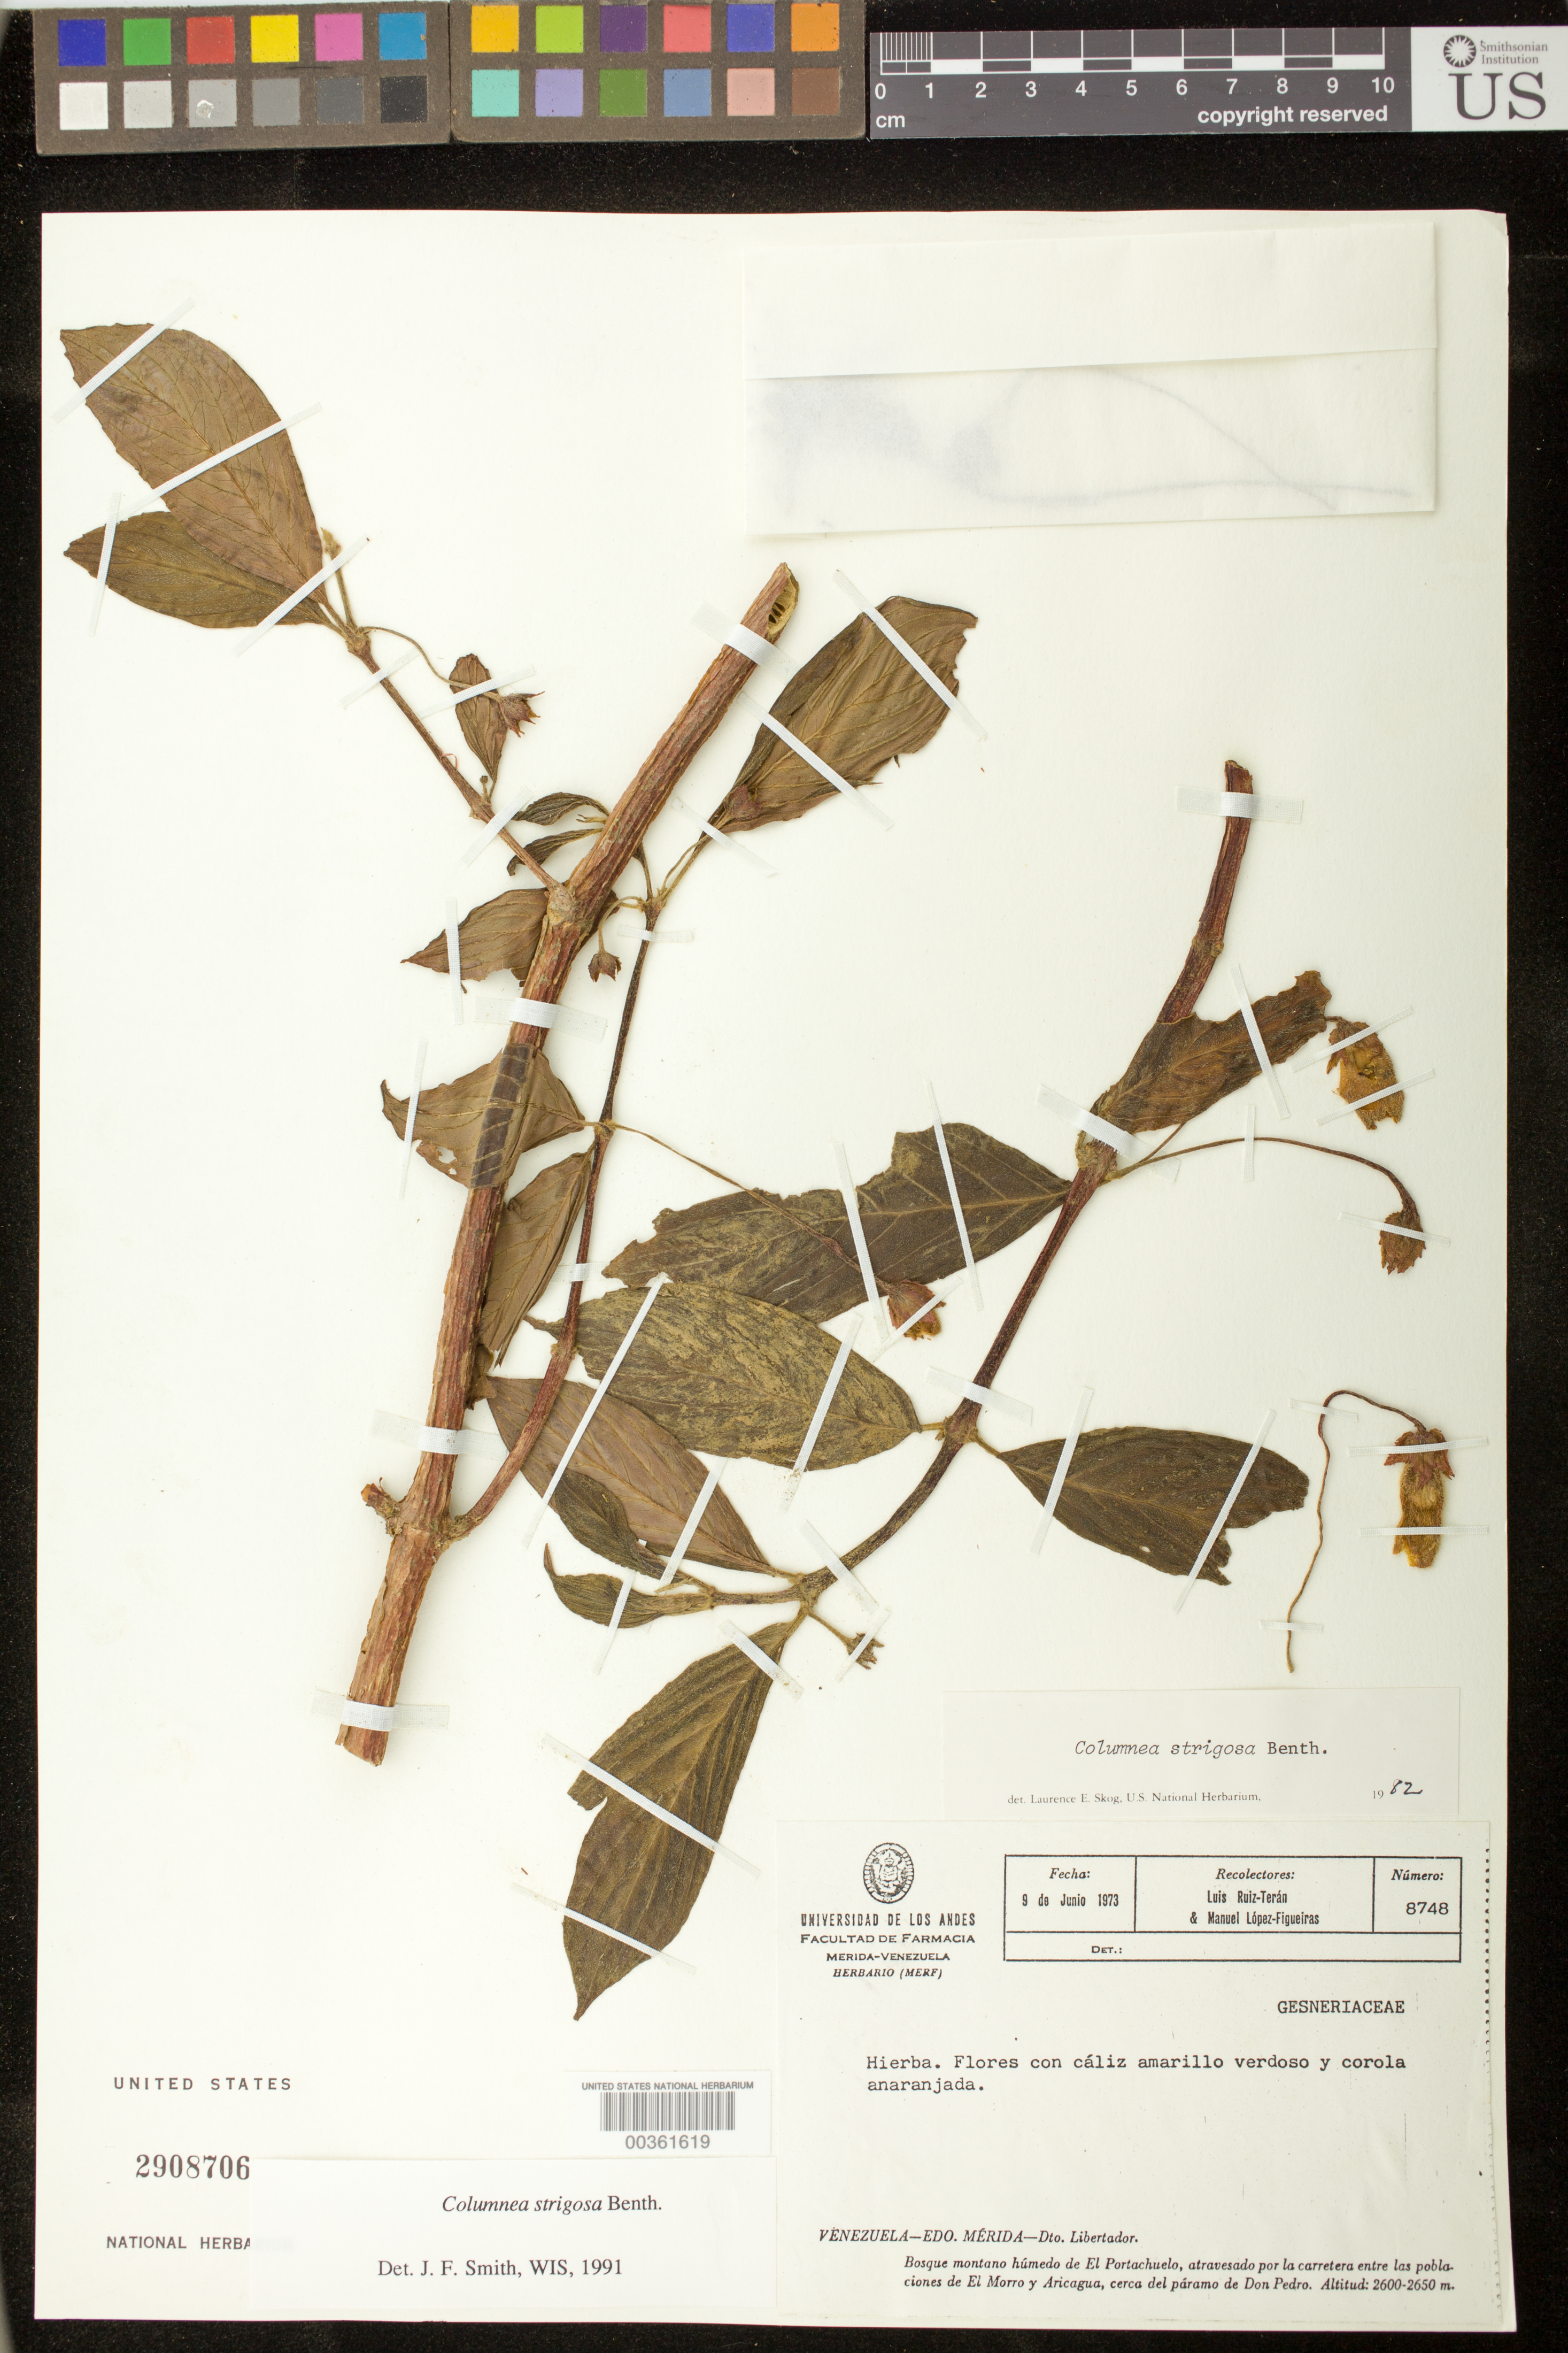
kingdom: Plantae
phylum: Tracheophyta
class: Magnoliopsida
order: Lamiales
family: Gesneriaceae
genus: Columnea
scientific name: Columnea strigosa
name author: Benth.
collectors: L. E. Ruíz-Terán & M. López Figueiras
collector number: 8748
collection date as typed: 09 Jun 1973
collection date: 1973-06-09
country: Venezuela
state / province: Mérida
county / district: Libertador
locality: Dto. Libertador, El Portachuelo, atravesado por la carretera entre las poblaciones de El Morro y ...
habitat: bosque montano humedo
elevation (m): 2600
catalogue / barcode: US 2908706